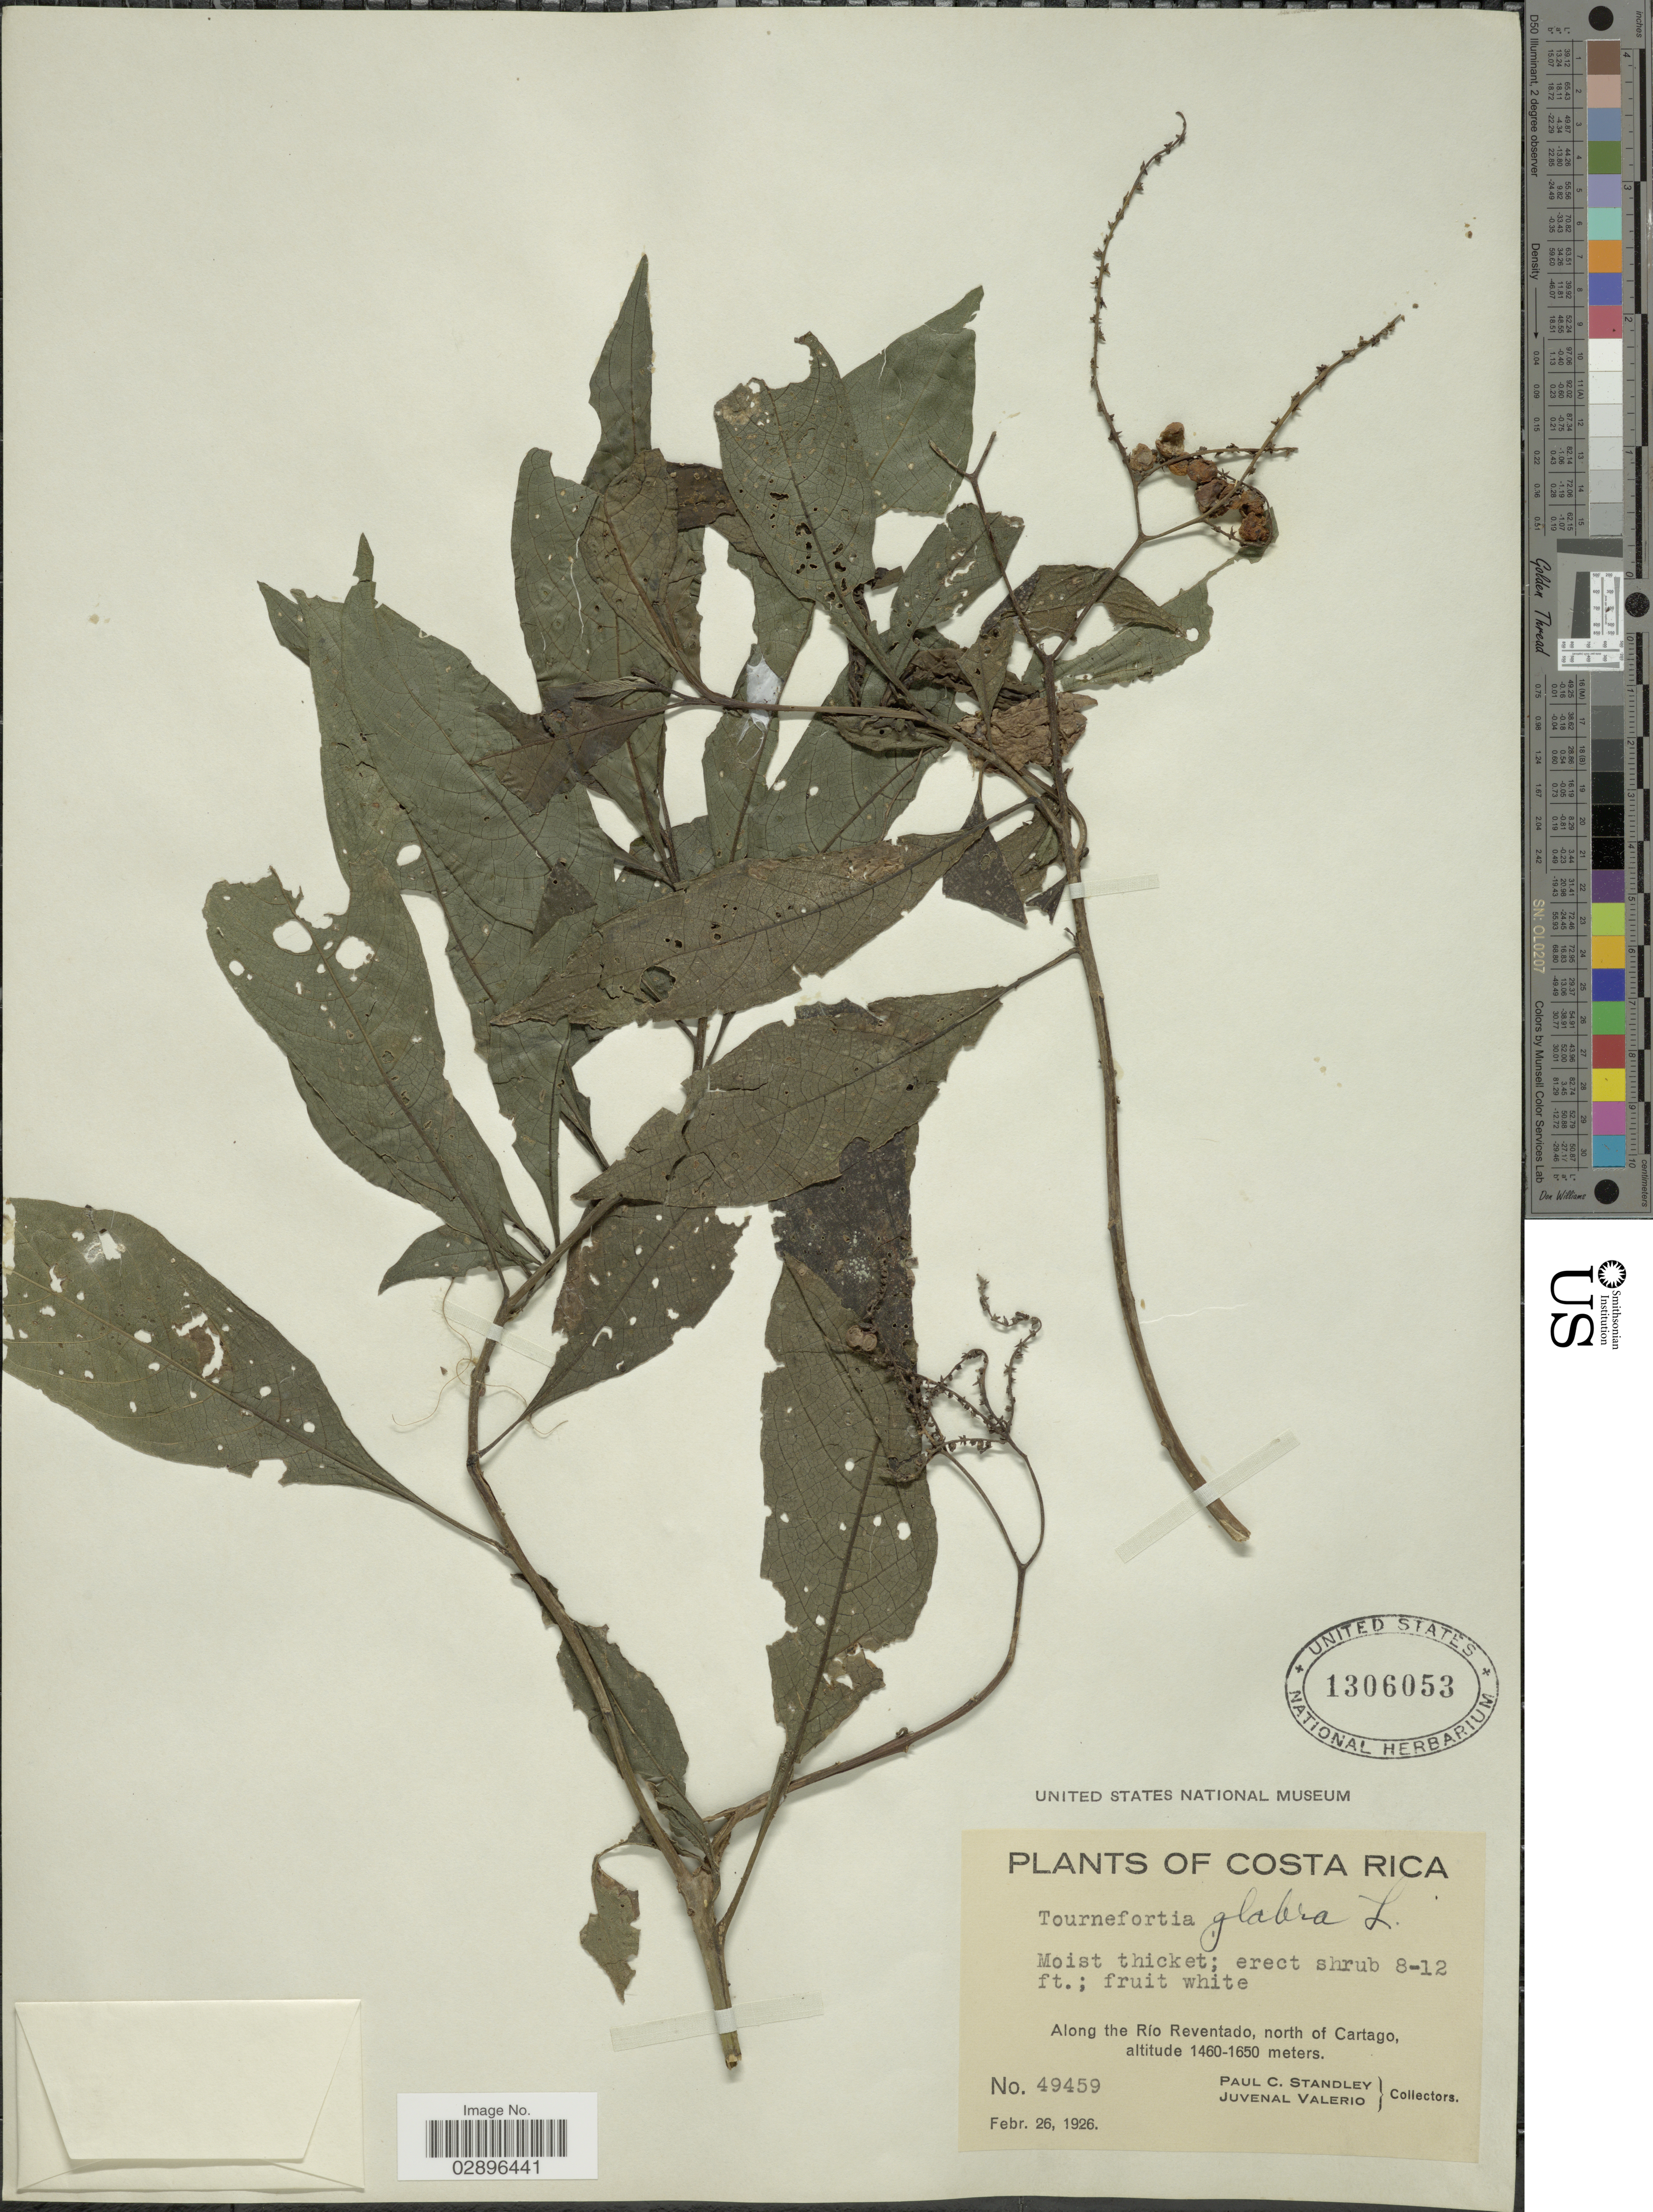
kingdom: Plantae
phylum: Tracheophyta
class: Magnoliopsida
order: Boraginales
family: Heliotropiaceae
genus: Tournefortia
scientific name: Tournefortia glabra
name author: L.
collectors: P. C. Standley & J. Valerio R.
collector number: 49459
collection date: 1926-02-26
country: Costa Rica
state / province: Cartago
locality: Along the Río Reventado, north of Cartago.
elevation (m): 1460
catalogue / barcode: US 1306053